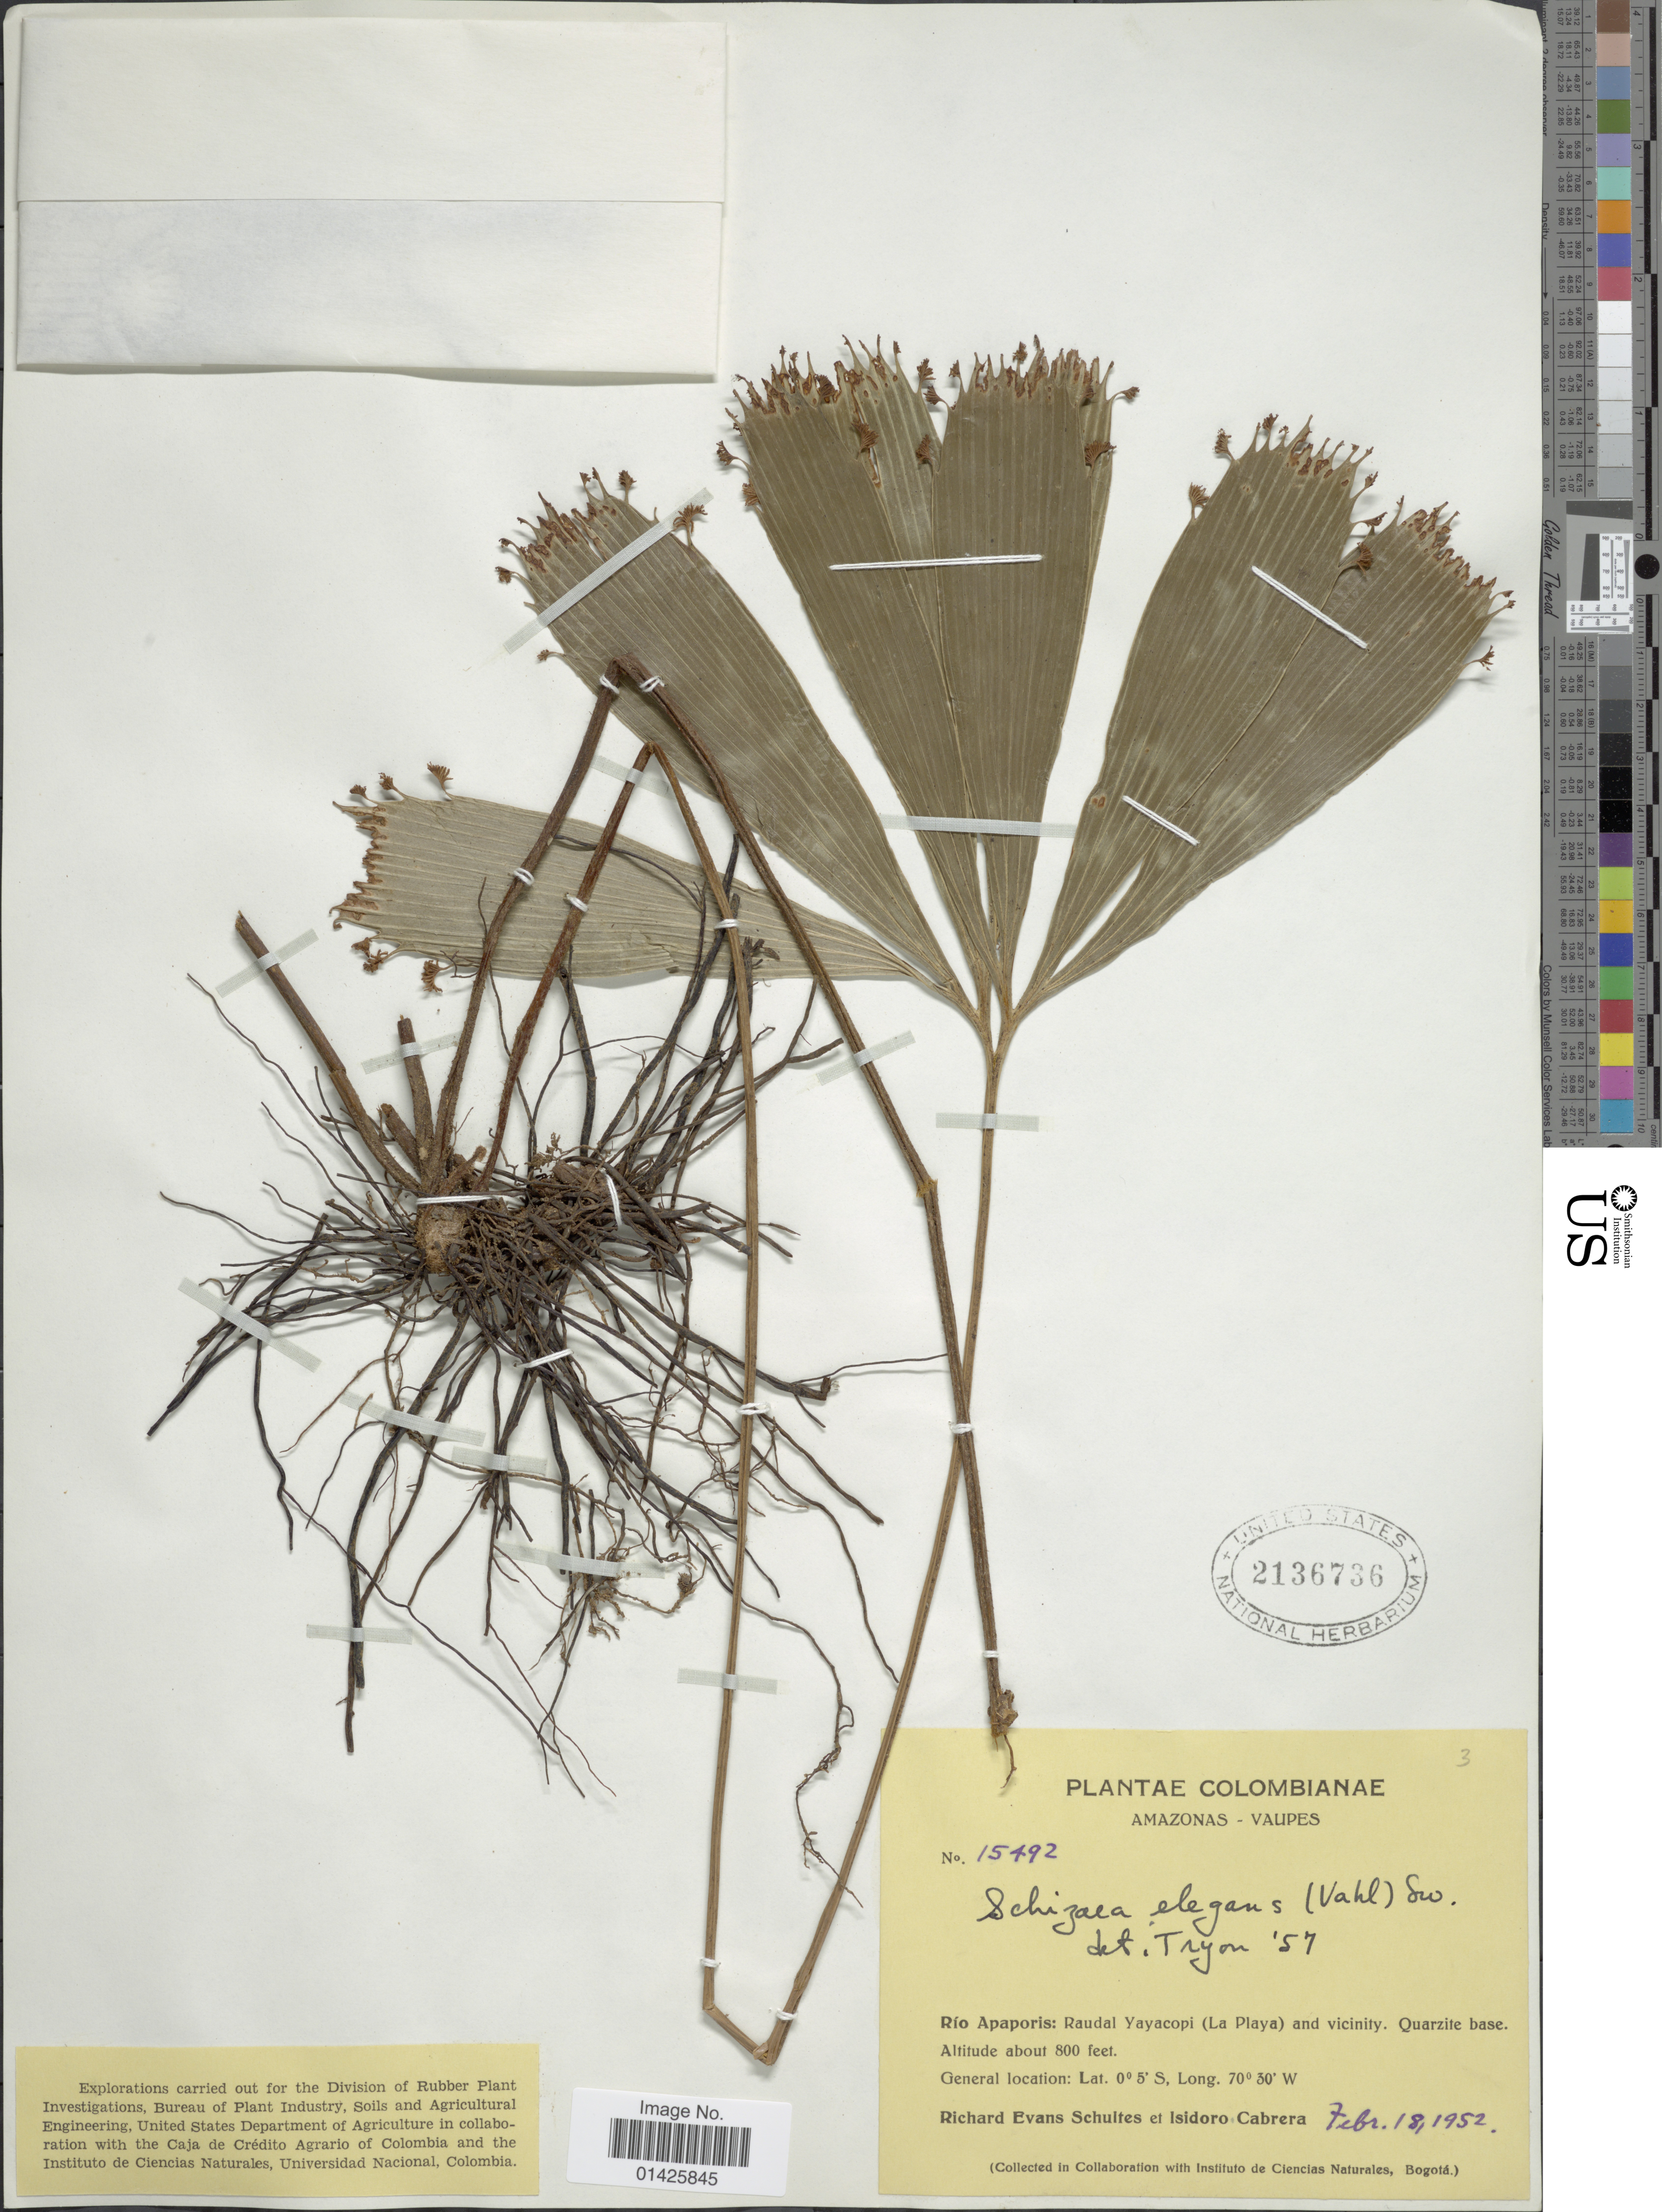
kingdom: Plantae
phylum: Tracheophyta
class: Polypodiopsida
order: Schizaeales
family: Schizaeaceae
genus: Schizaea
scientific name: Schizaea elegans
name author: (Vahl) Sw.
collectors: R. E. Schultes & I. Cabrera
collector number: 15492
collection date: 1952-02-18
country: Colombia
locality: Amazonas-Vaupés, Río Apaporis; Raudal Yayacopi (La Playa) and vicinity, Quarzite bse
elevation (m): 244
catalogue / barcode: US 2136736